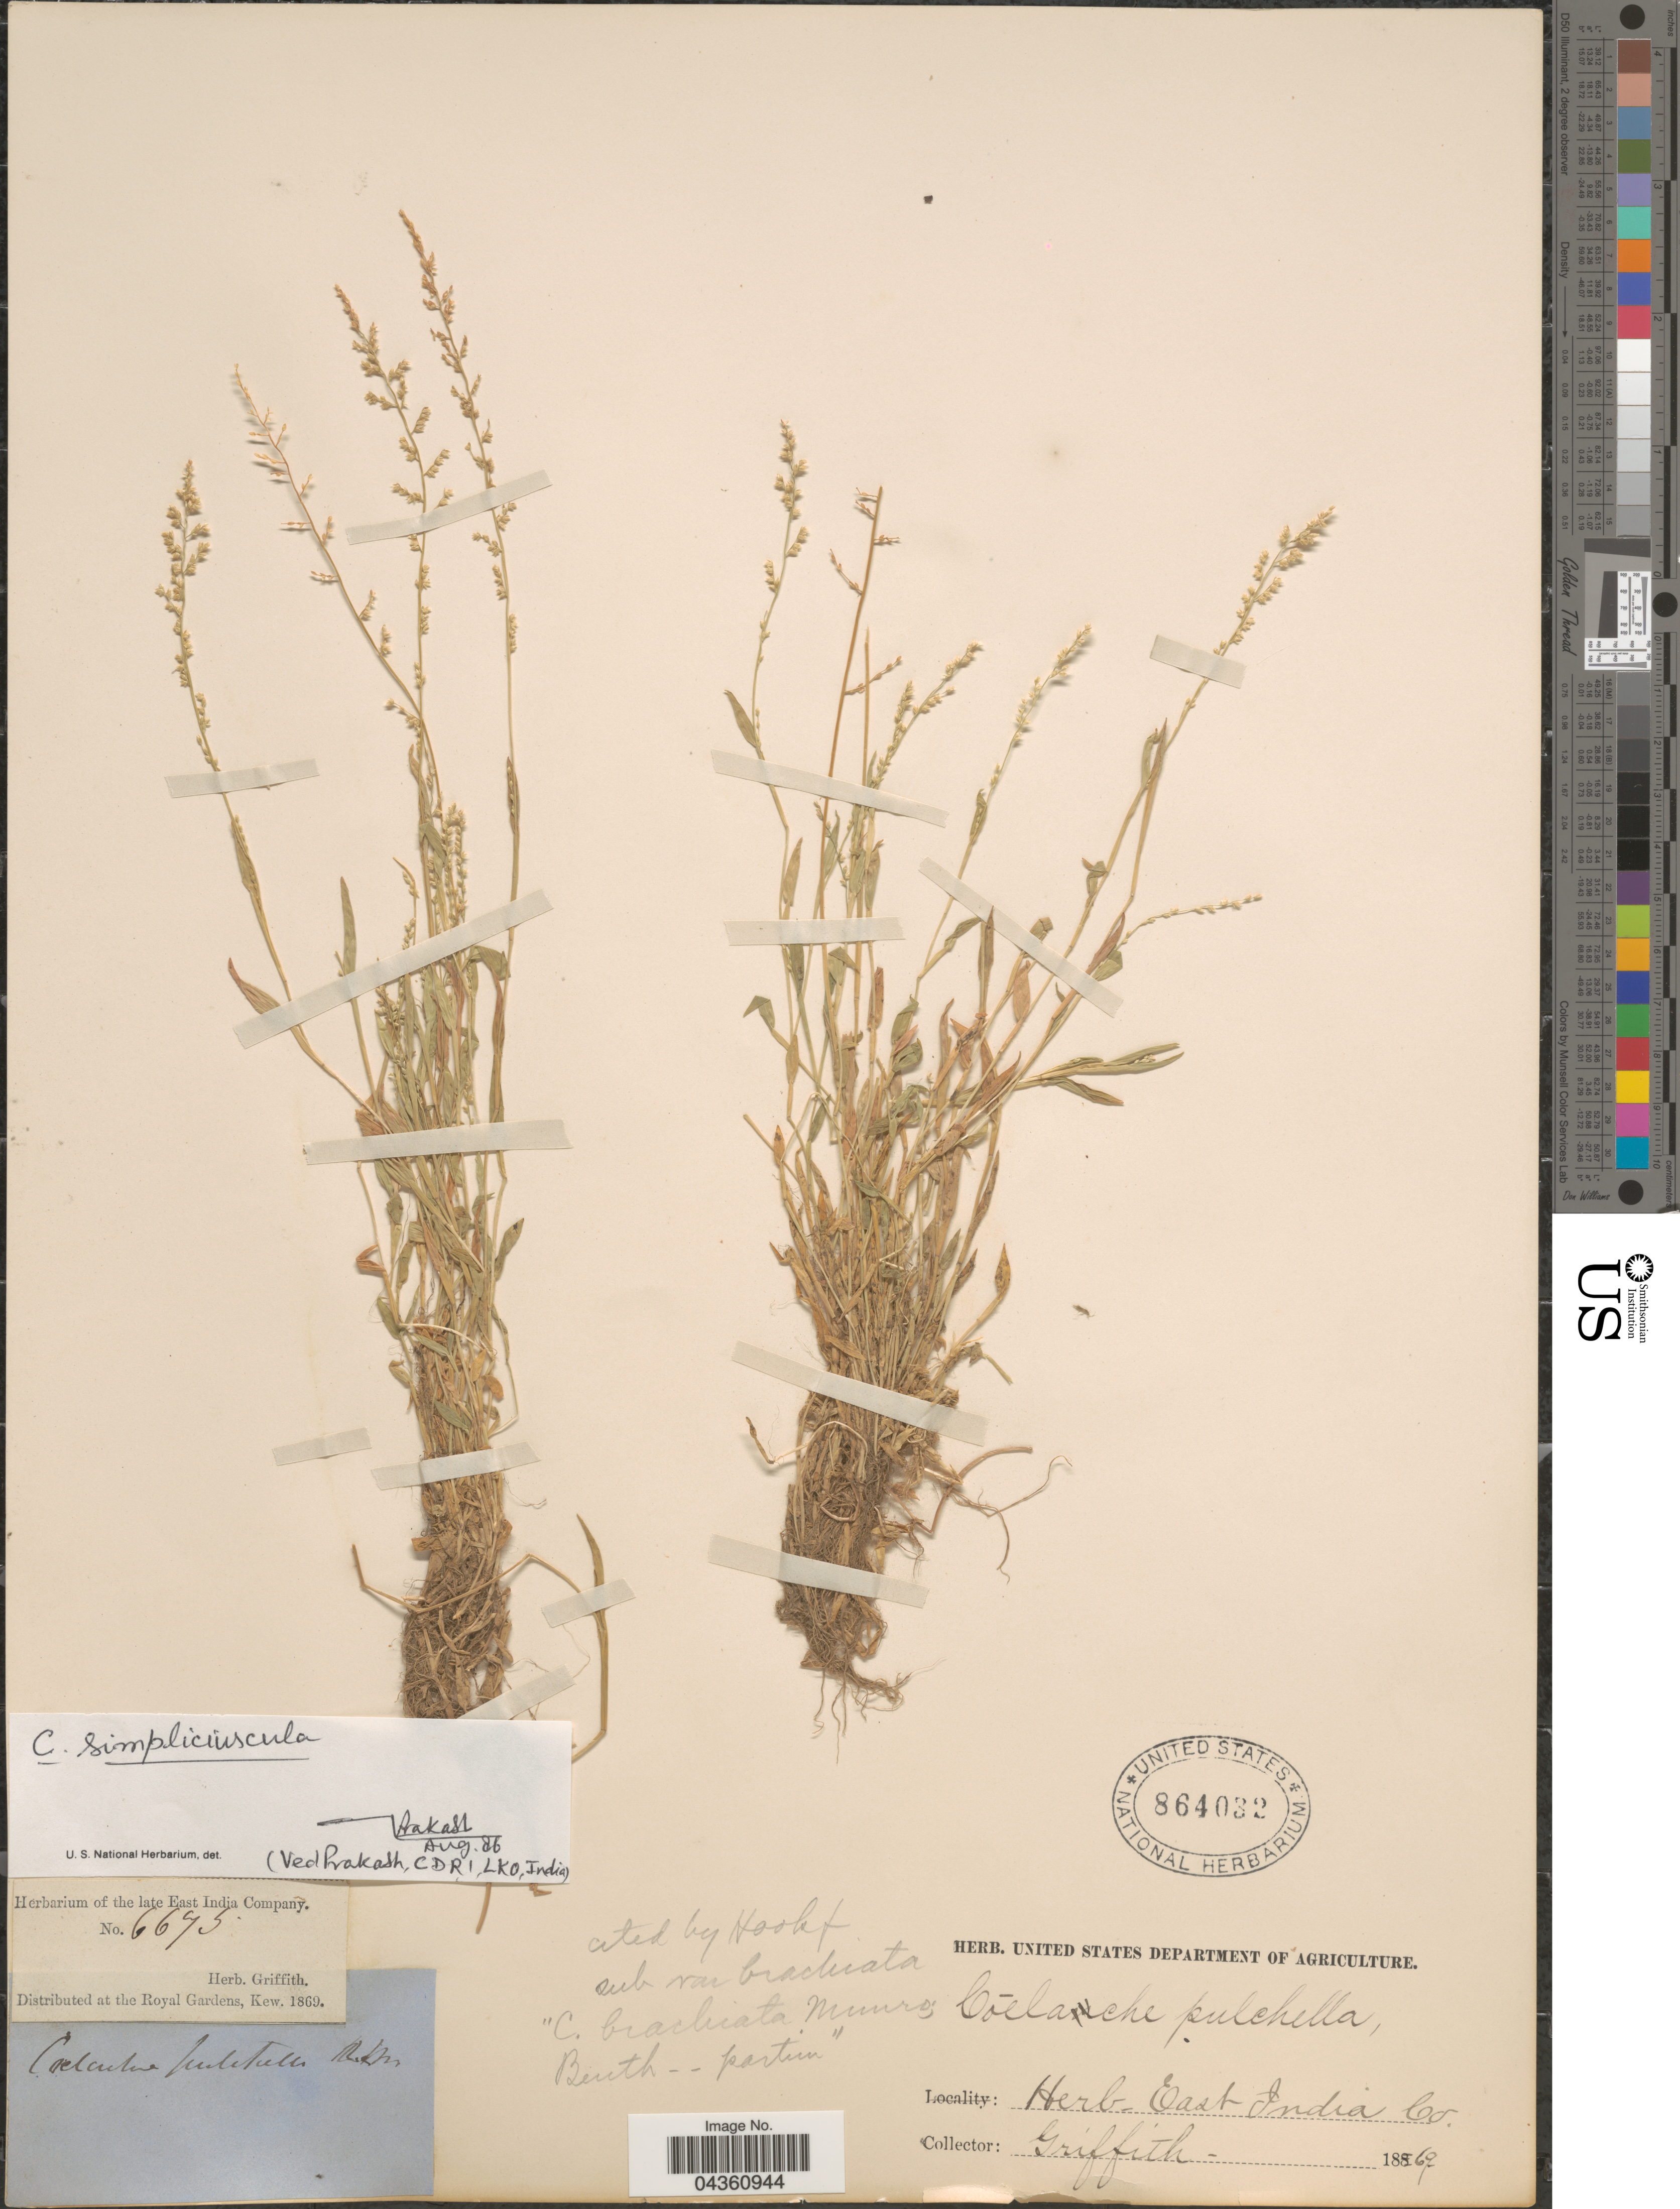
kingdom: Plantae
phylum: Tracheophyta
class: Liliopsida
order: Poales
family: Poaceae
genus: Coelachne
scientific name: Coelachne simpliciuscula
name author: (Wight & Arn. ex Steud.) Munro ex Benth.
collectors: -. Griffith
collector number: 6675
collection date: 1869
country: India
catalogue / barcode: US 864032